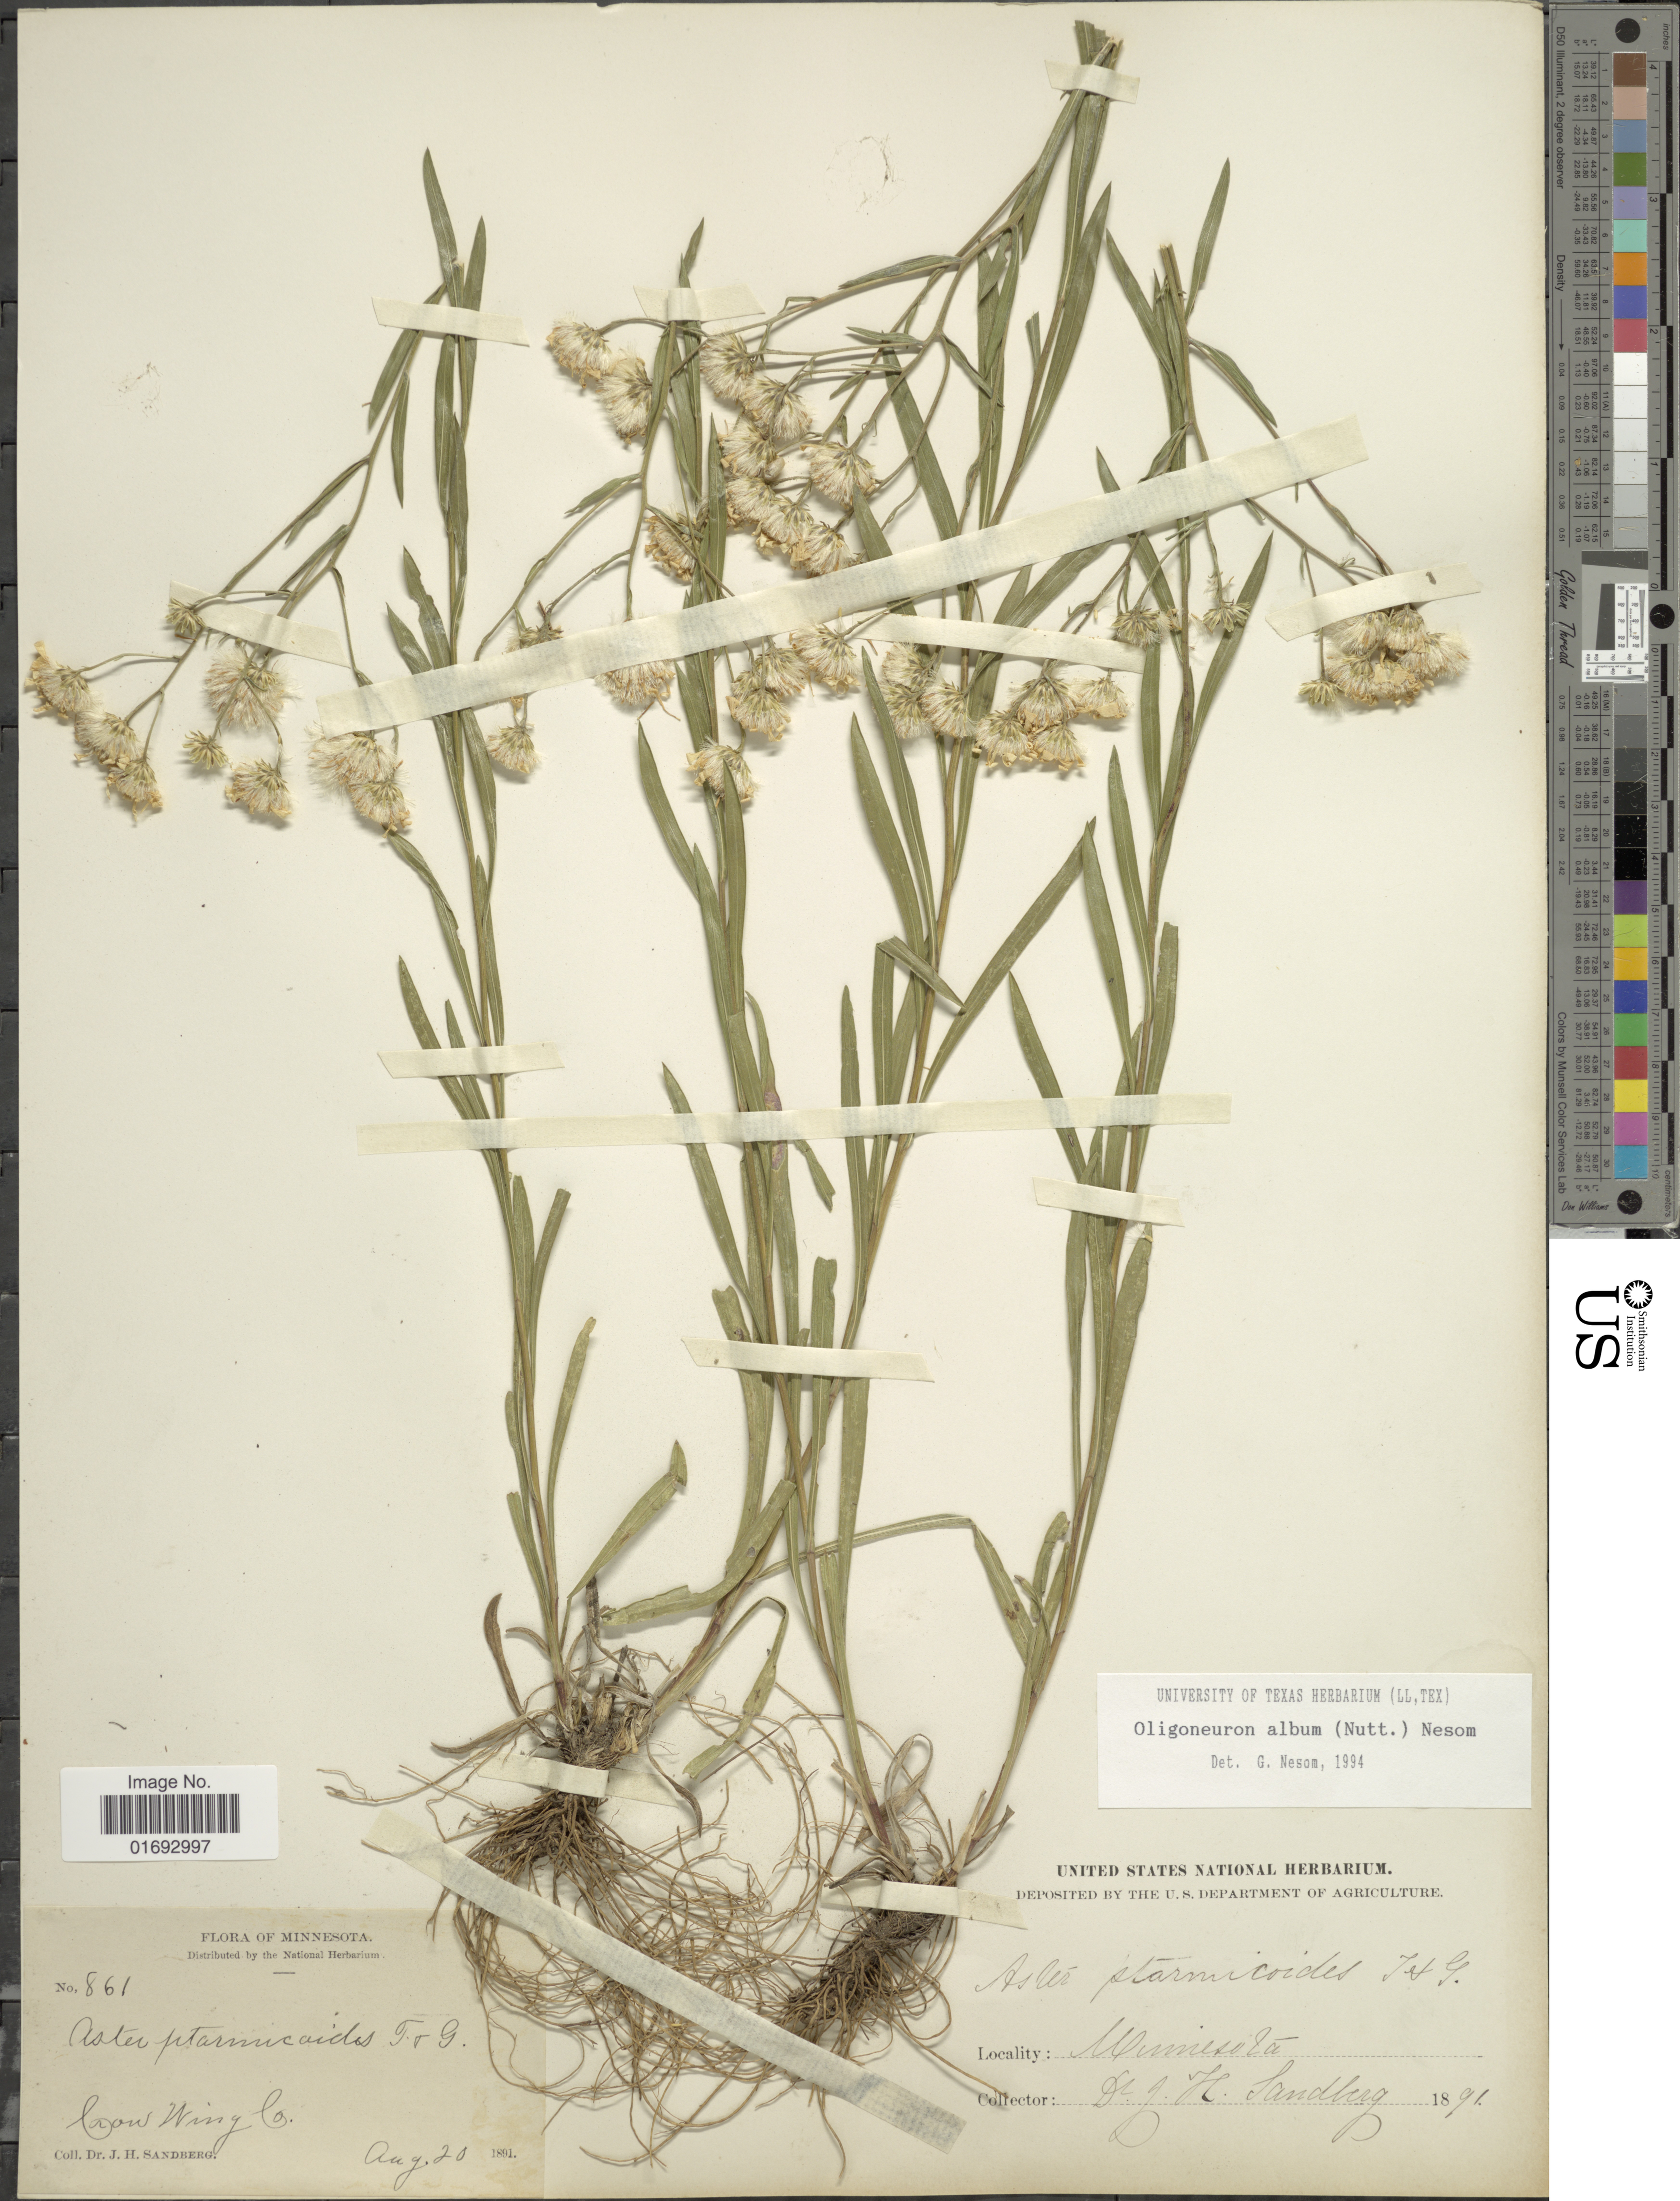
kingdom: Plantae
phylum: Tracheophyta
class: Magnoliopsida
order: Asterales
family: Asteraceae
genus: Oligoneuron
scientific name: Oligoneuron album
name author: (Nutt.) G.L. Nesom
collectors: J. H. Sandberg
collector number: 861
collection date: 1891-08-20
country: United States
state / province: Minnesota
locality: Crow Wing Co.